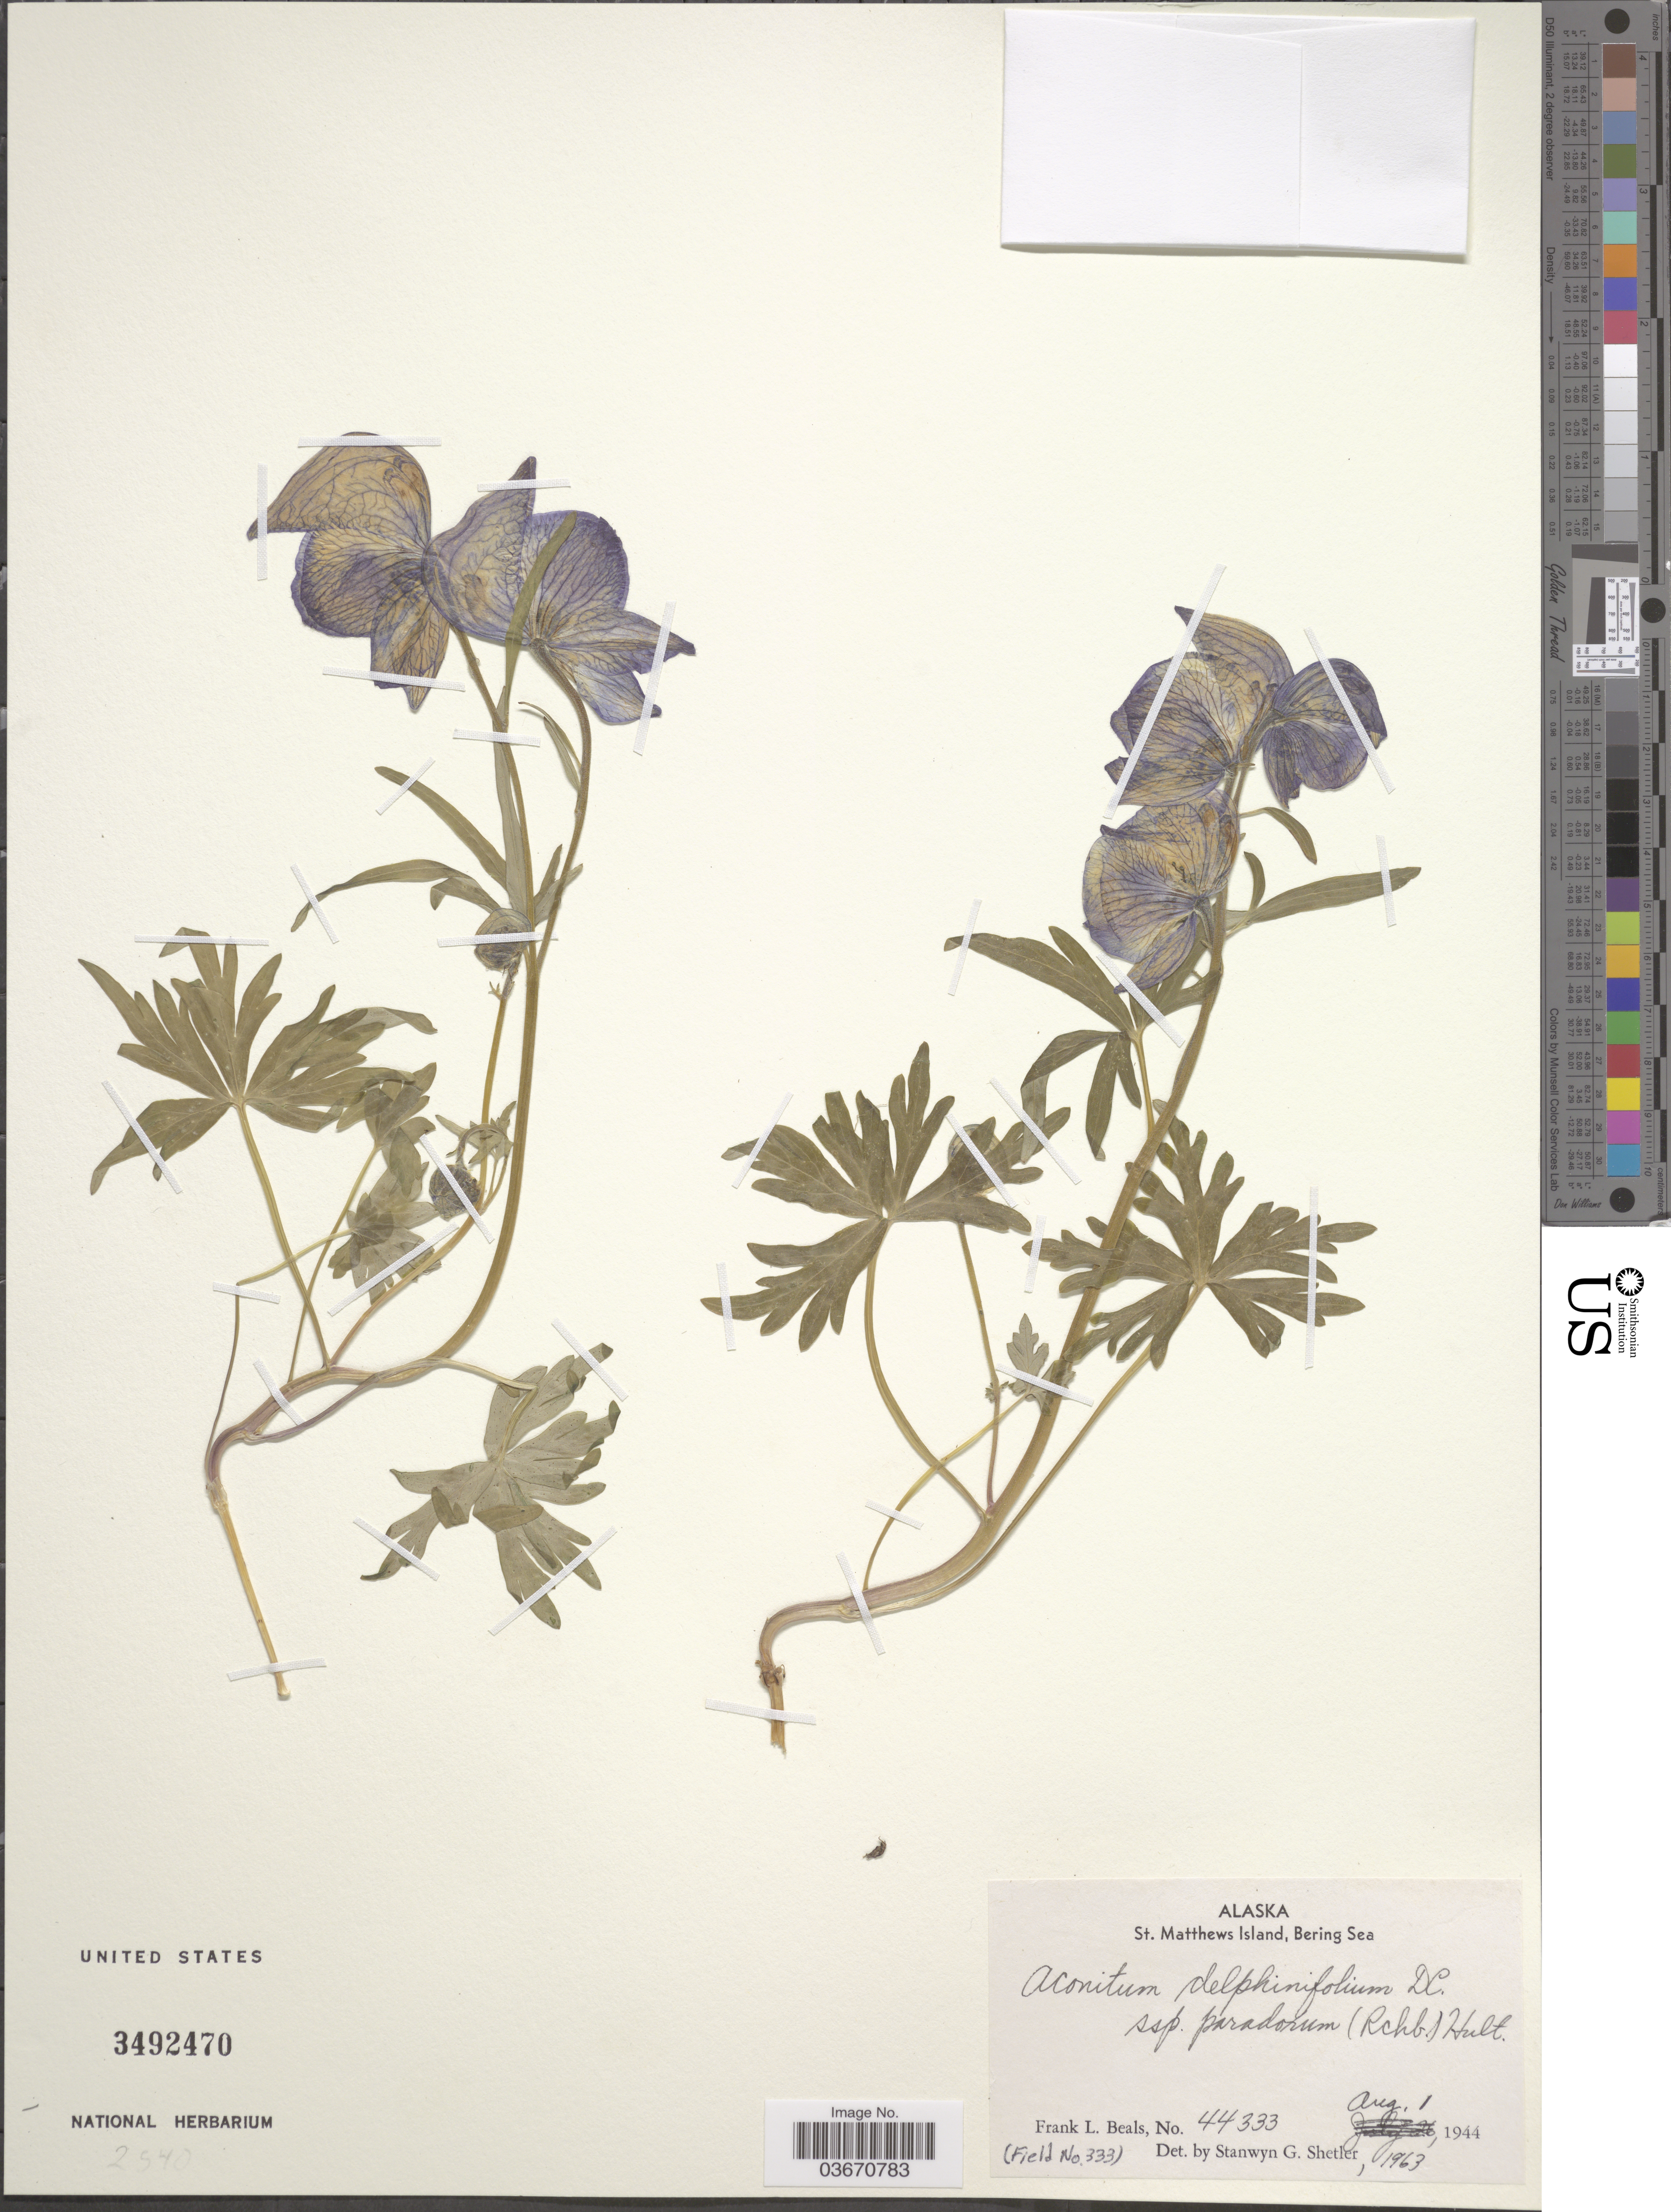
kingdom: Plantae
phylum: Tracheophyta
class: Magnoliopsida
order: Ranunculales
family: Ranunculaceae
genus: Aconitum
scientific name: Aconitum delphinifolium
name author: DC.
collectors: F. Beals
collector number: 44333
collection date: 1944-08-01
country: United States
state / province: Alaska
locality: St. Matthews Island, Bering Sea.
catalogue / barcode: US 3492470